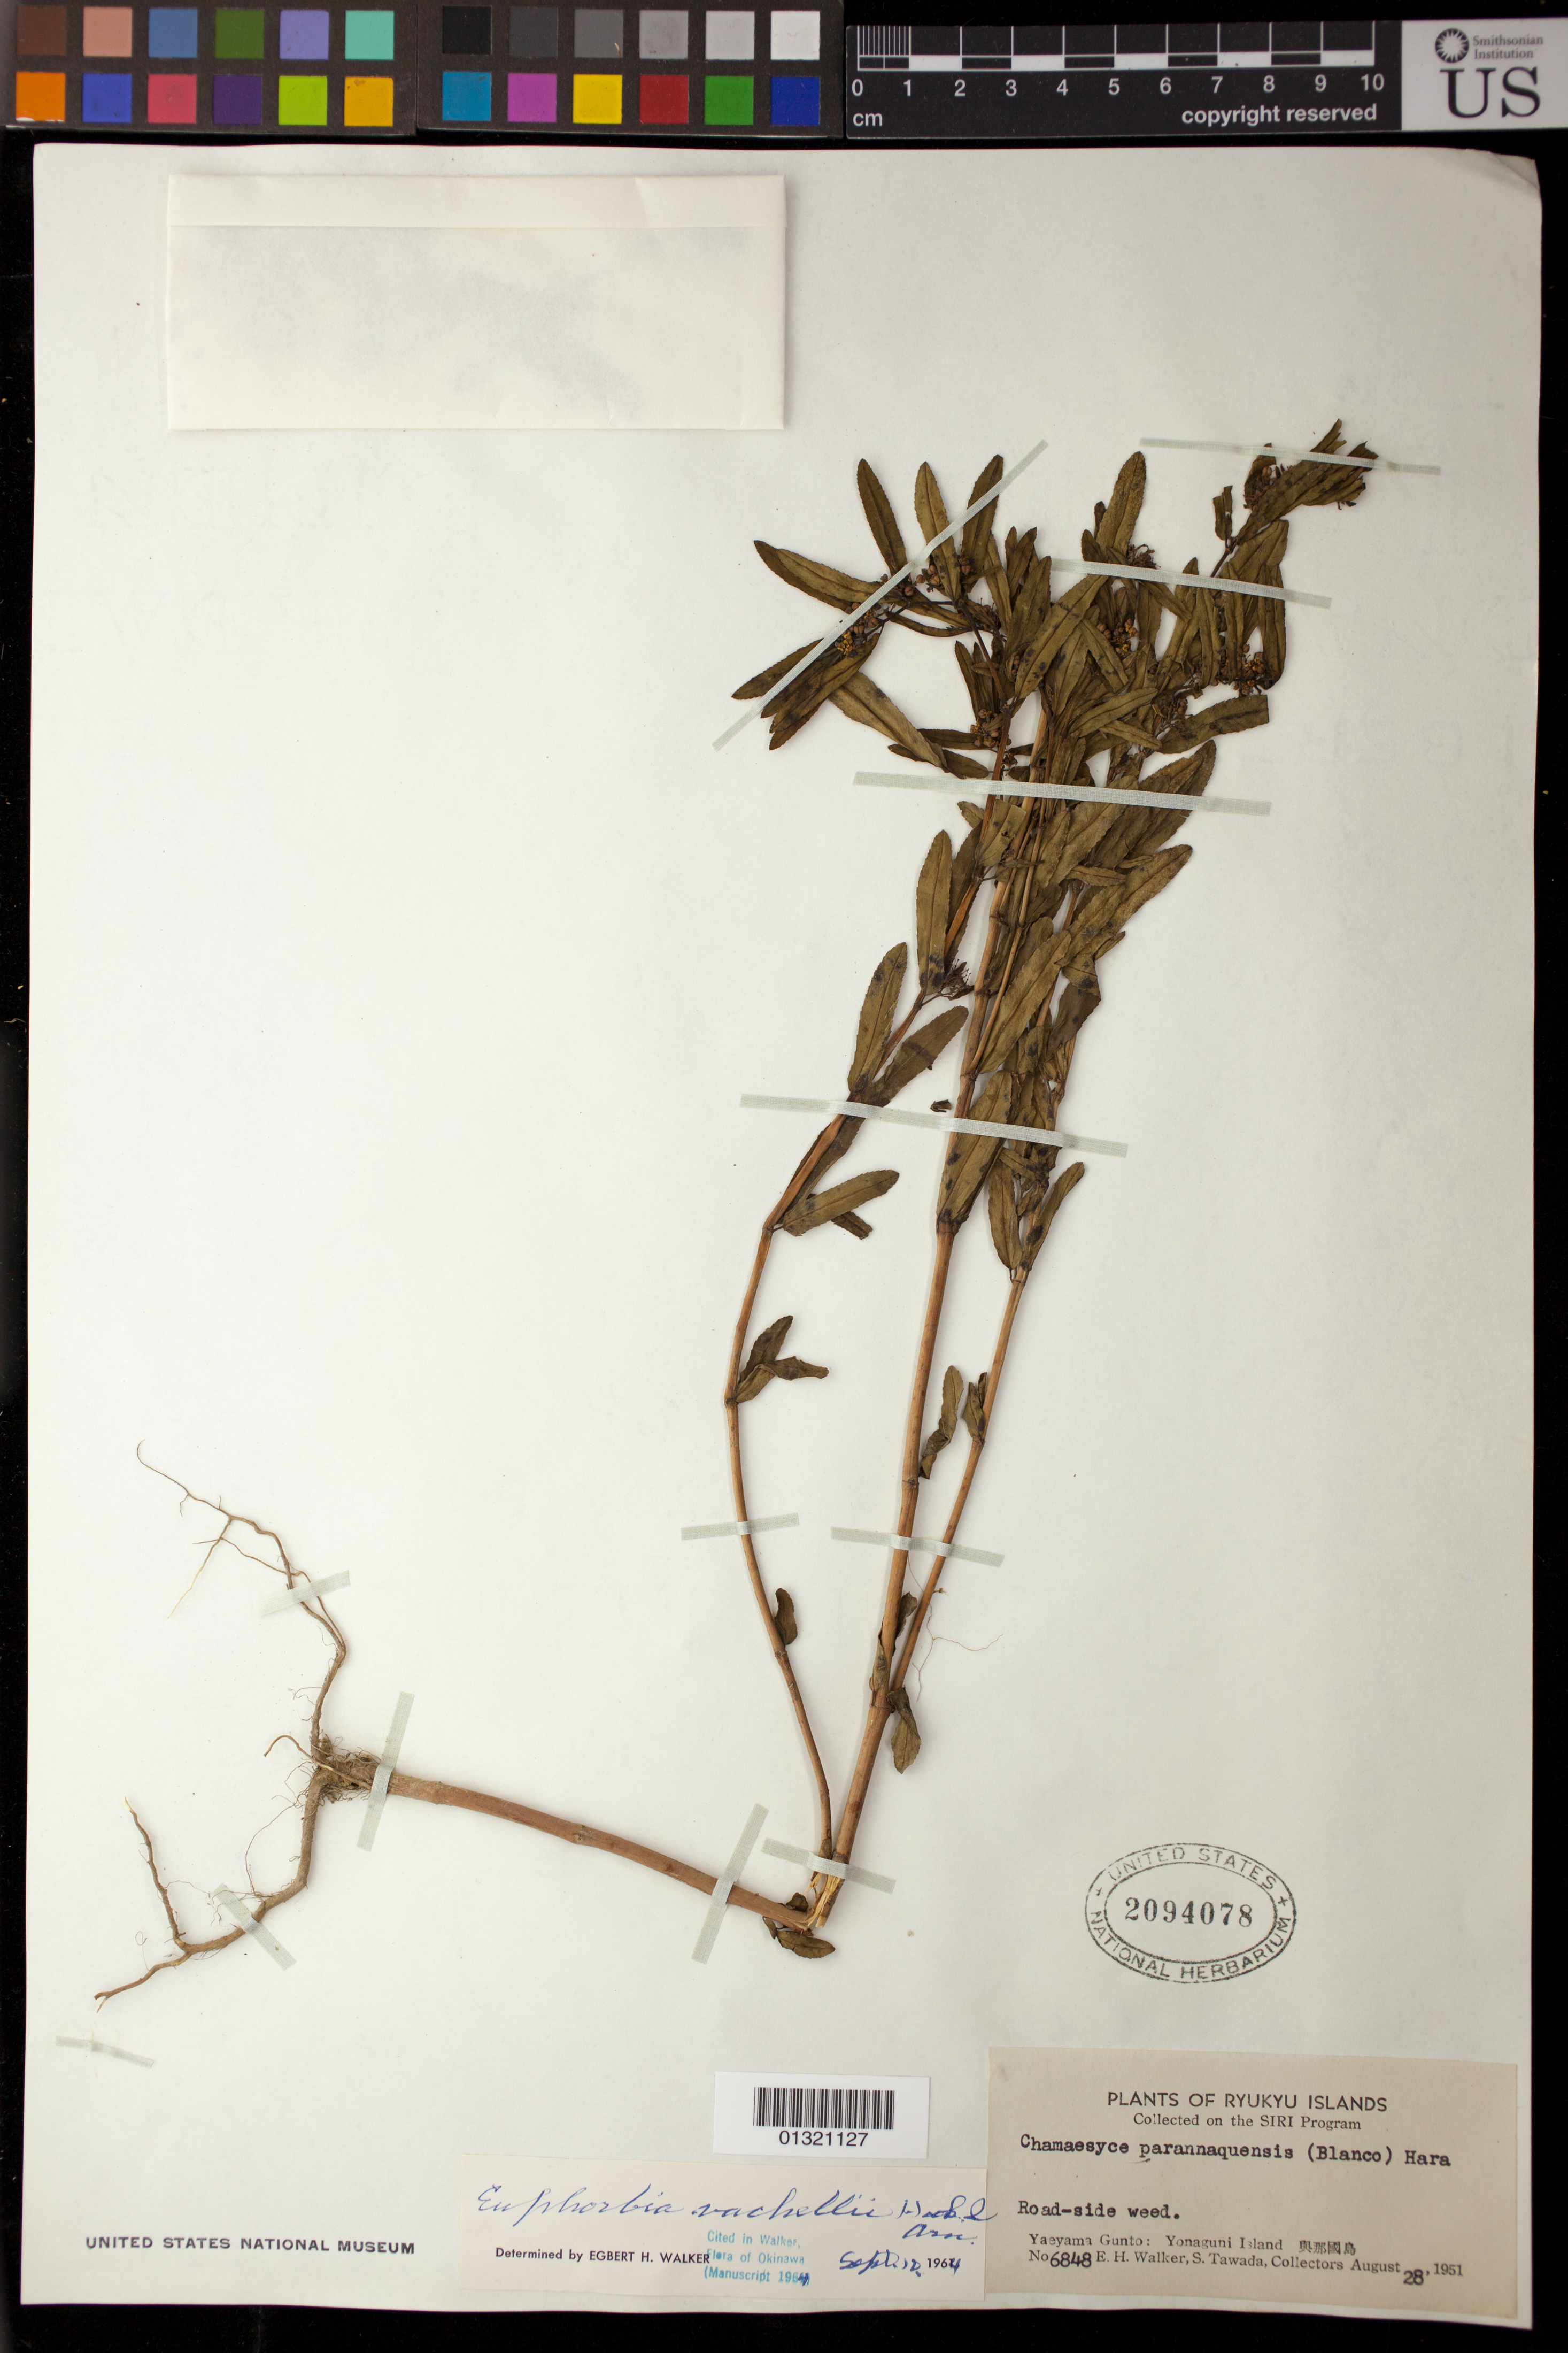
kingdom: Plantae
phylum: Tracheophyta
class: Magnoliopsida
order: Malpighiales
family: Euphorbiaceae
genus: Euphorbia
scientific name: Euphorbia bifida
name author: Hook. & Arn.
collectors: E. H. Walker & S. Tawada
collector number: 6848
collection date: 1951-08-28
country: Japan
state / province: Okinawa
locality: Ryukyu Islands, Yaeyama Gunto, Yonaguni Island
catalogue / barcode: US 2094078